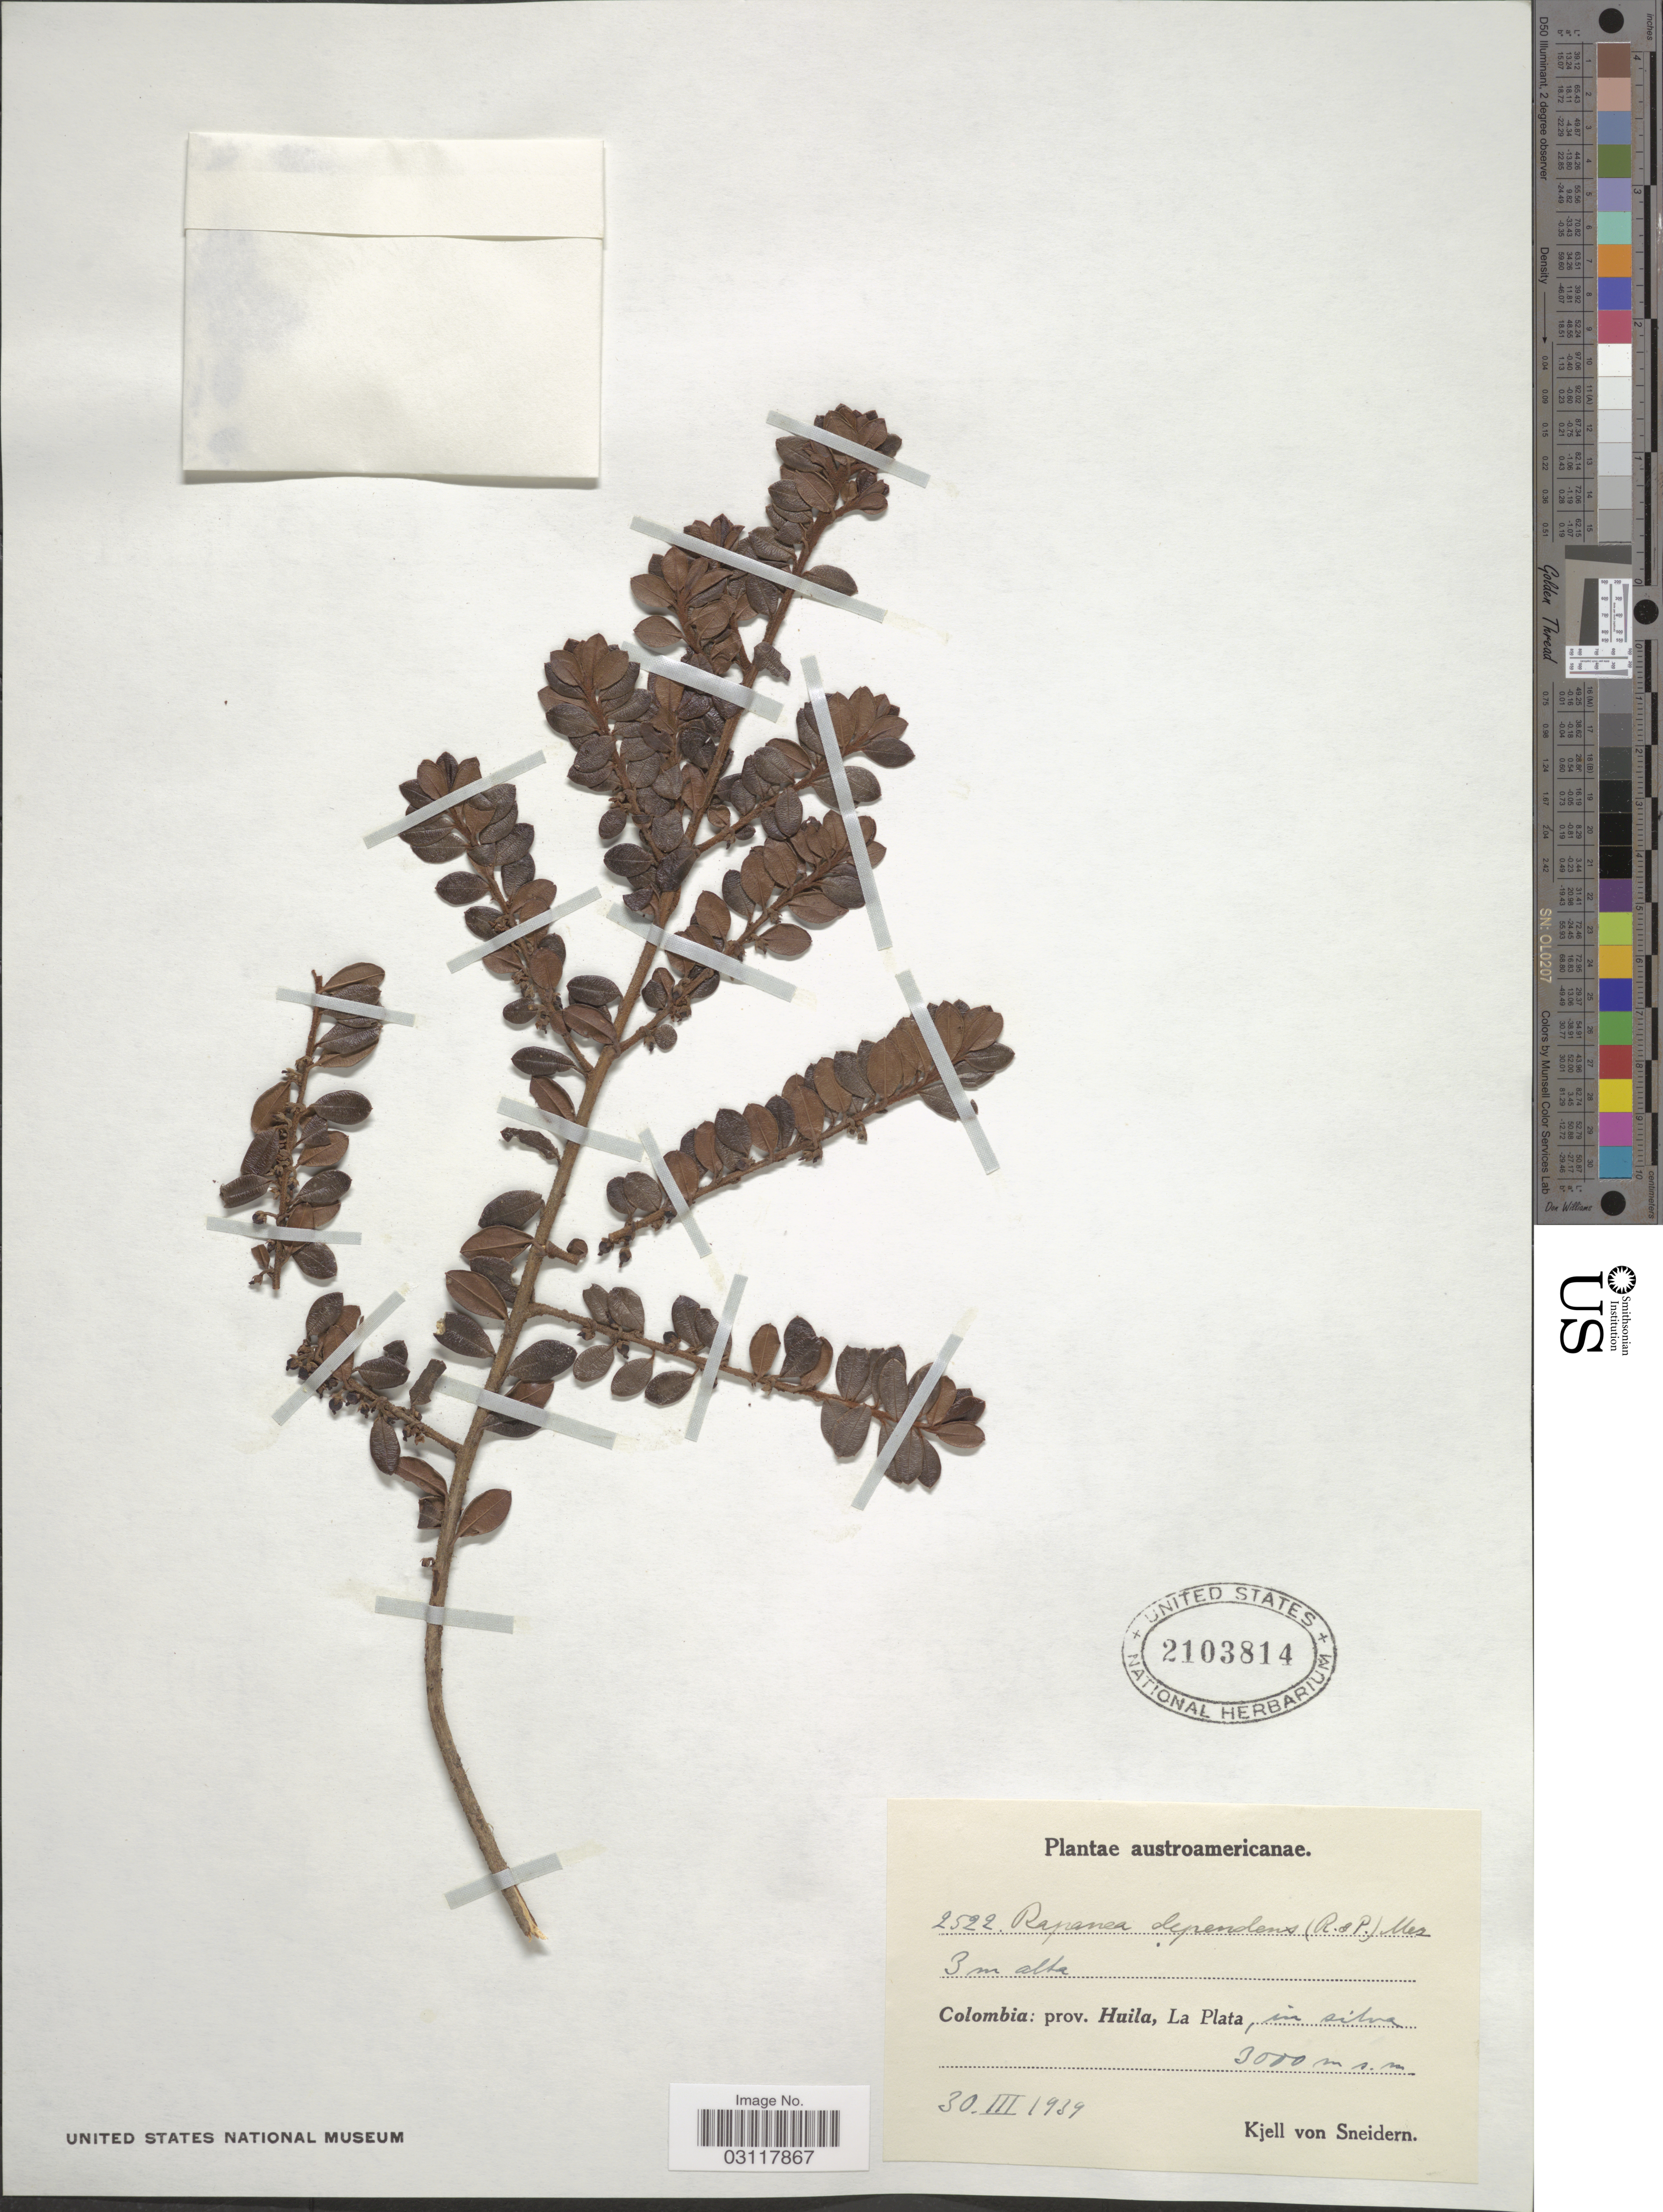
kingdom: Plantae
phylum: Tracheophyta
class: Magnoliopsida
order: Ericales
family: Primulaceae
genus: Rapanea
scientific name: Rapanea dependens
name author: (Ruiz & Pav.) Mez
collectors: K. von Sneidern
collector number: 2522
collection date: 1939-03-30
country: Colombia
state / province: Huila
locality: La Plata, in silva.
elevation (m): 3000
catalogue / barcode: US 2103814